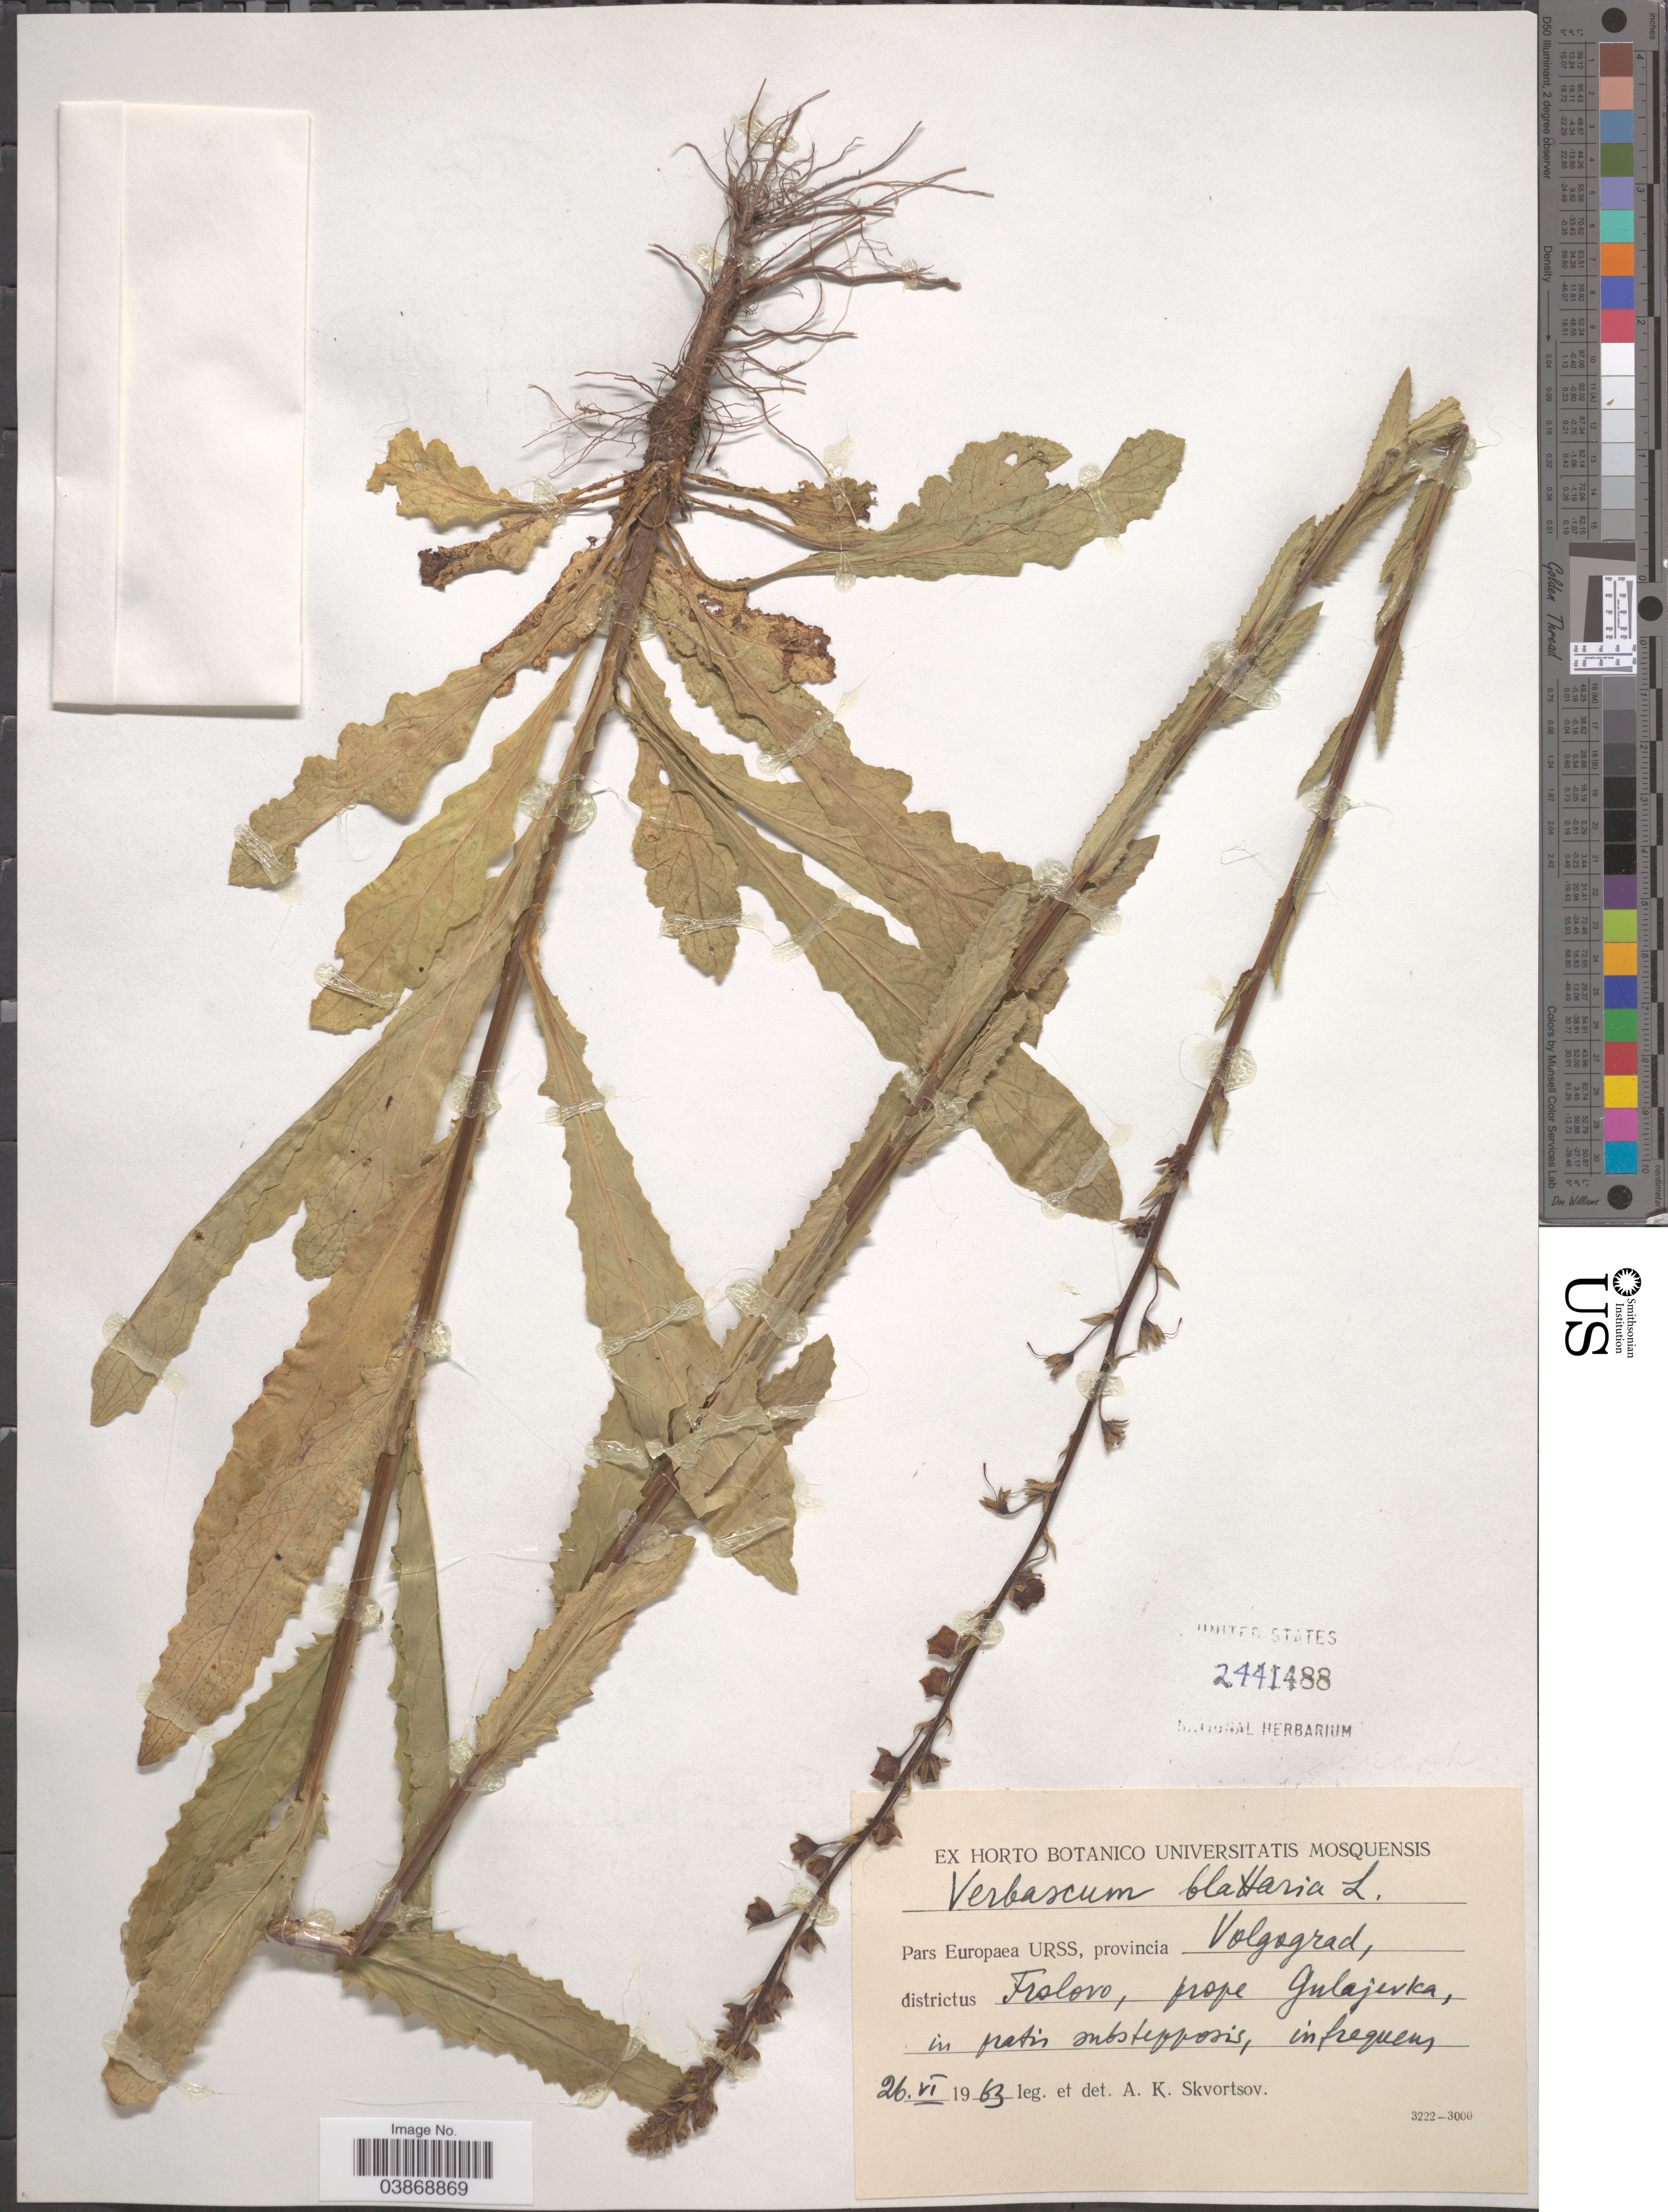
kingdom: Plantae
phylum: Tracheophyta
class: Magnoliopsida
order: Lamiales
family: Scrophulariaceae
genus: Verbascum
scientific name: Verbascum blattaria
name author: L.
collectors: A. K. Skvortsov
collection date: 1963-06-26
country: Russian Federation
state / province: Volgograd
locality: Pars Europaea URSS, provincia Volgograd, districtus Frolovo, prope Gulajevka, in pratis substepposis.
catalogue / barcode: US 2441488